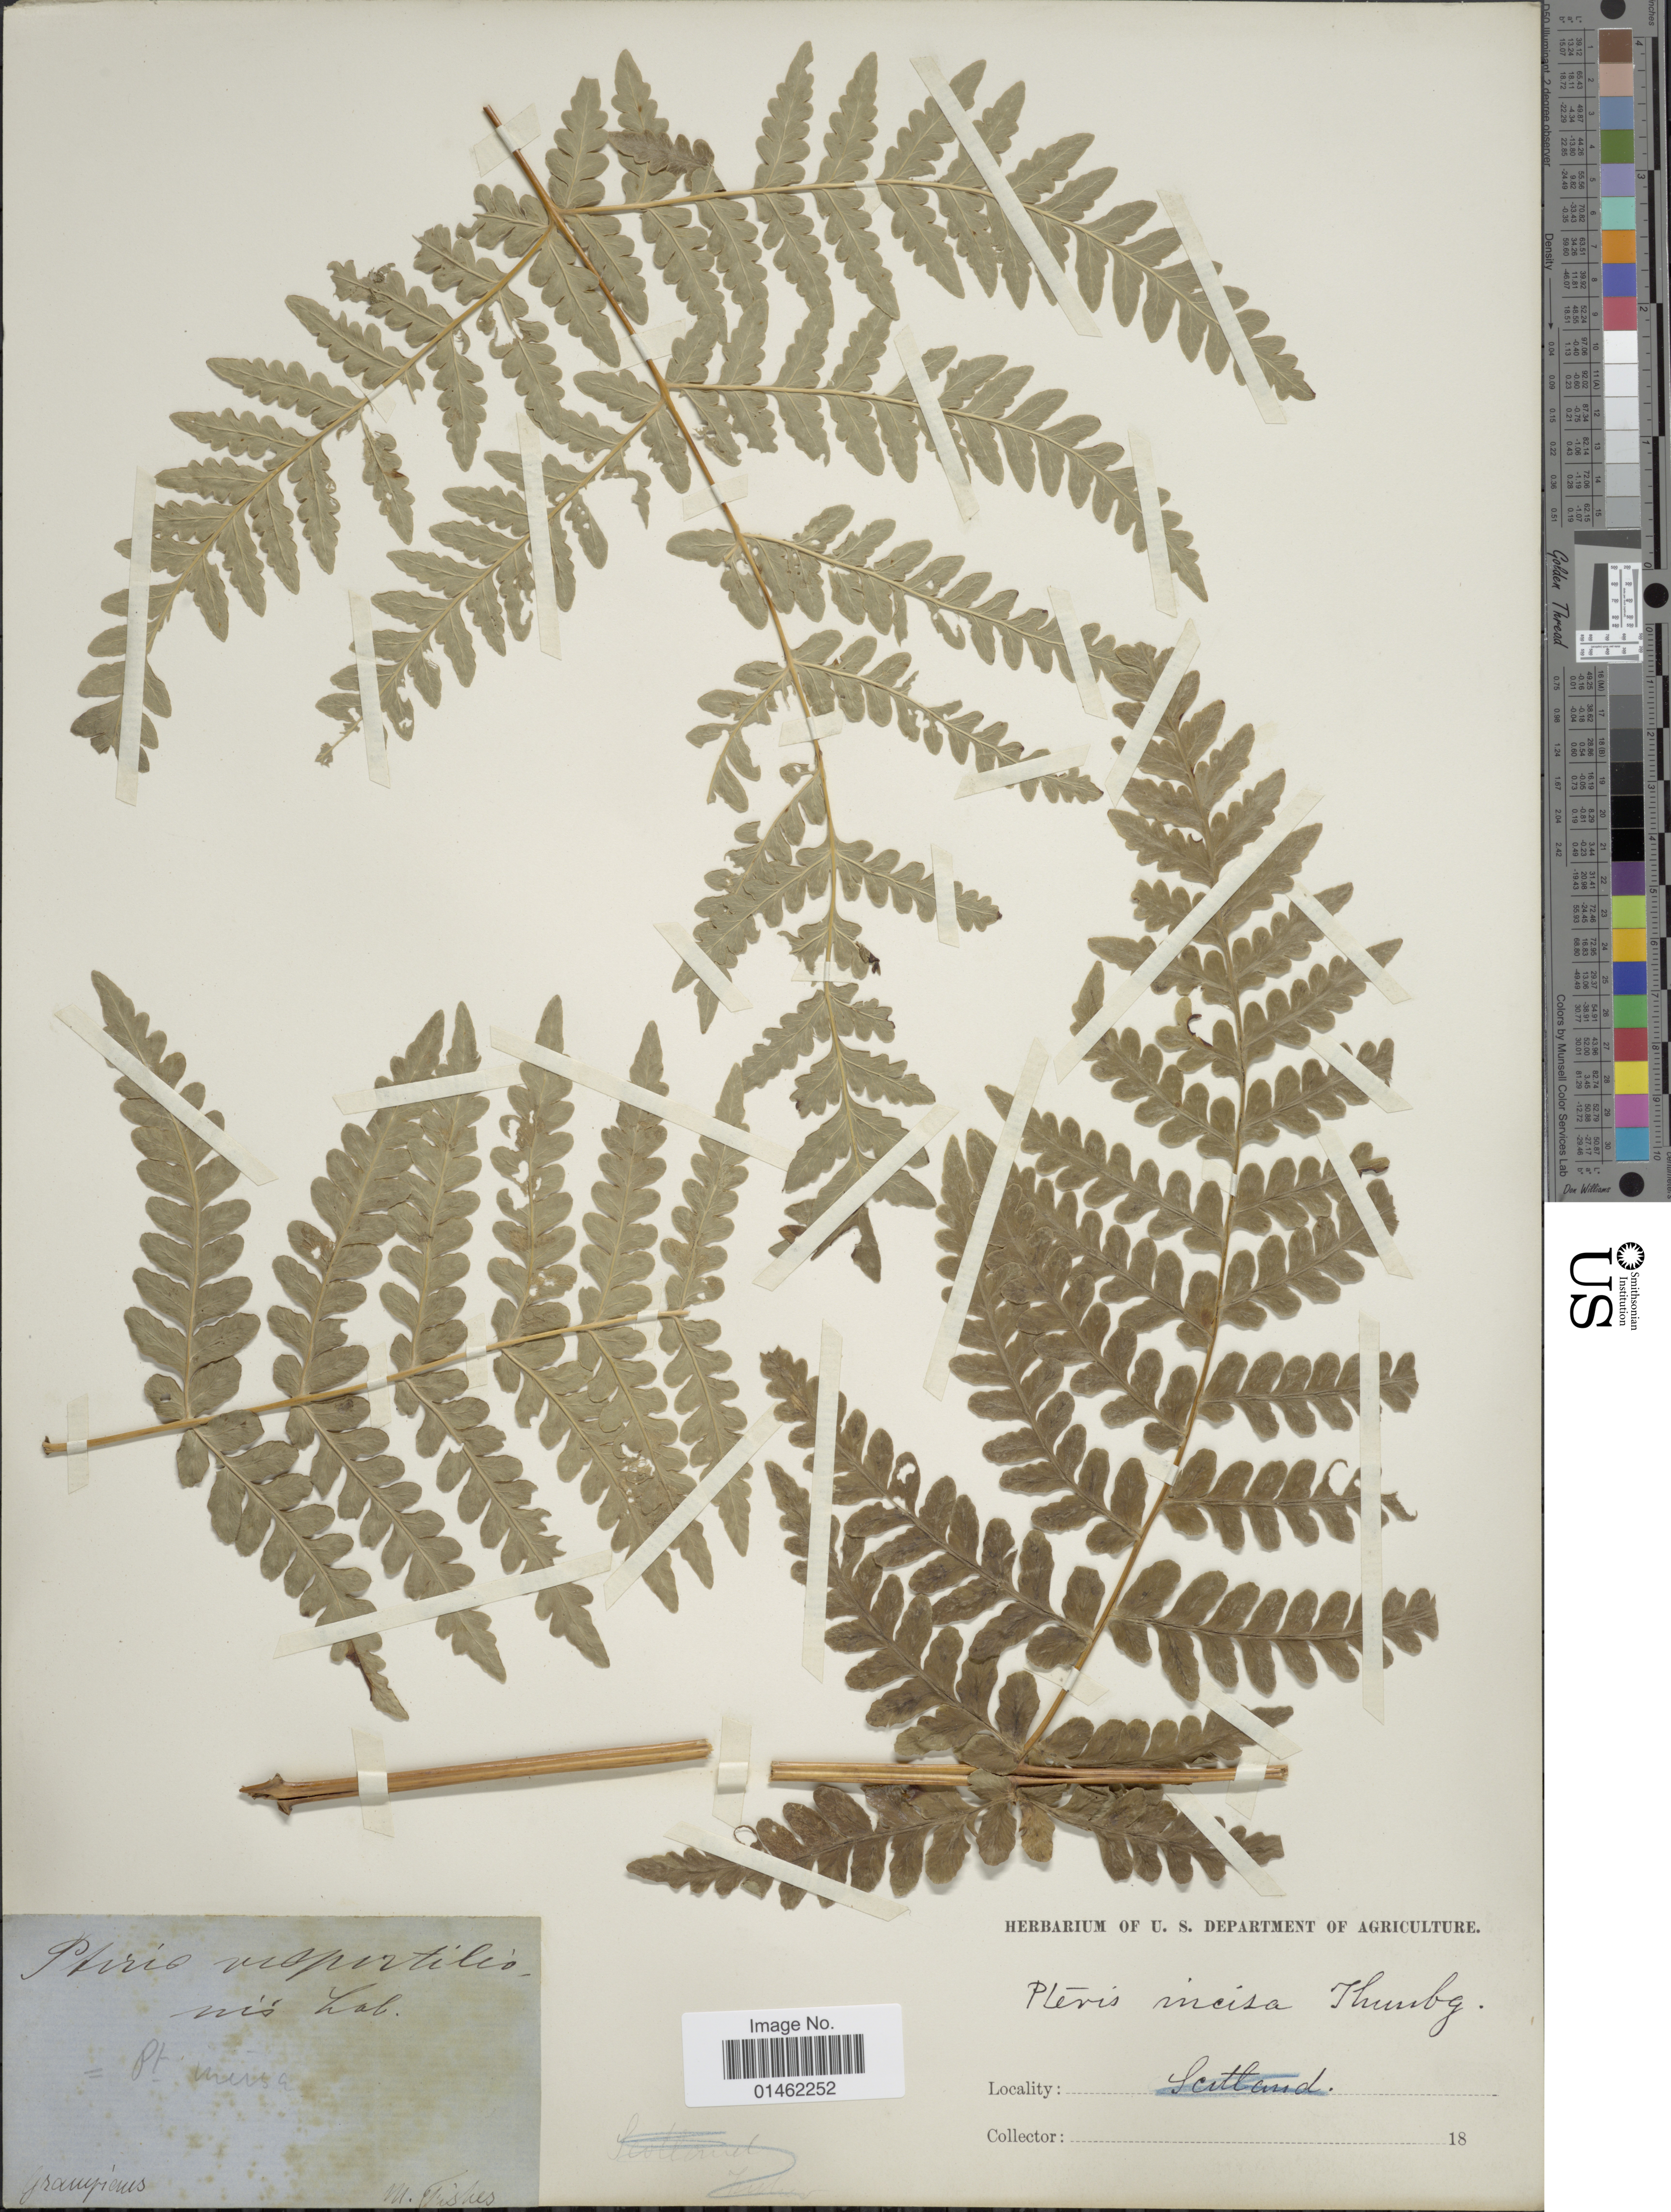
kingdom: Plantae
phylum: Tracheophyta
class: Polypodiopsida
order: Polypodiales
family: Dennstaedtiaceae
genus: Histiopteris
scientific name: Histiopteris incisa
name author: (Thunb.) J. Sm.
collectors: W. Fisher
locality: Granpious [interpreted]